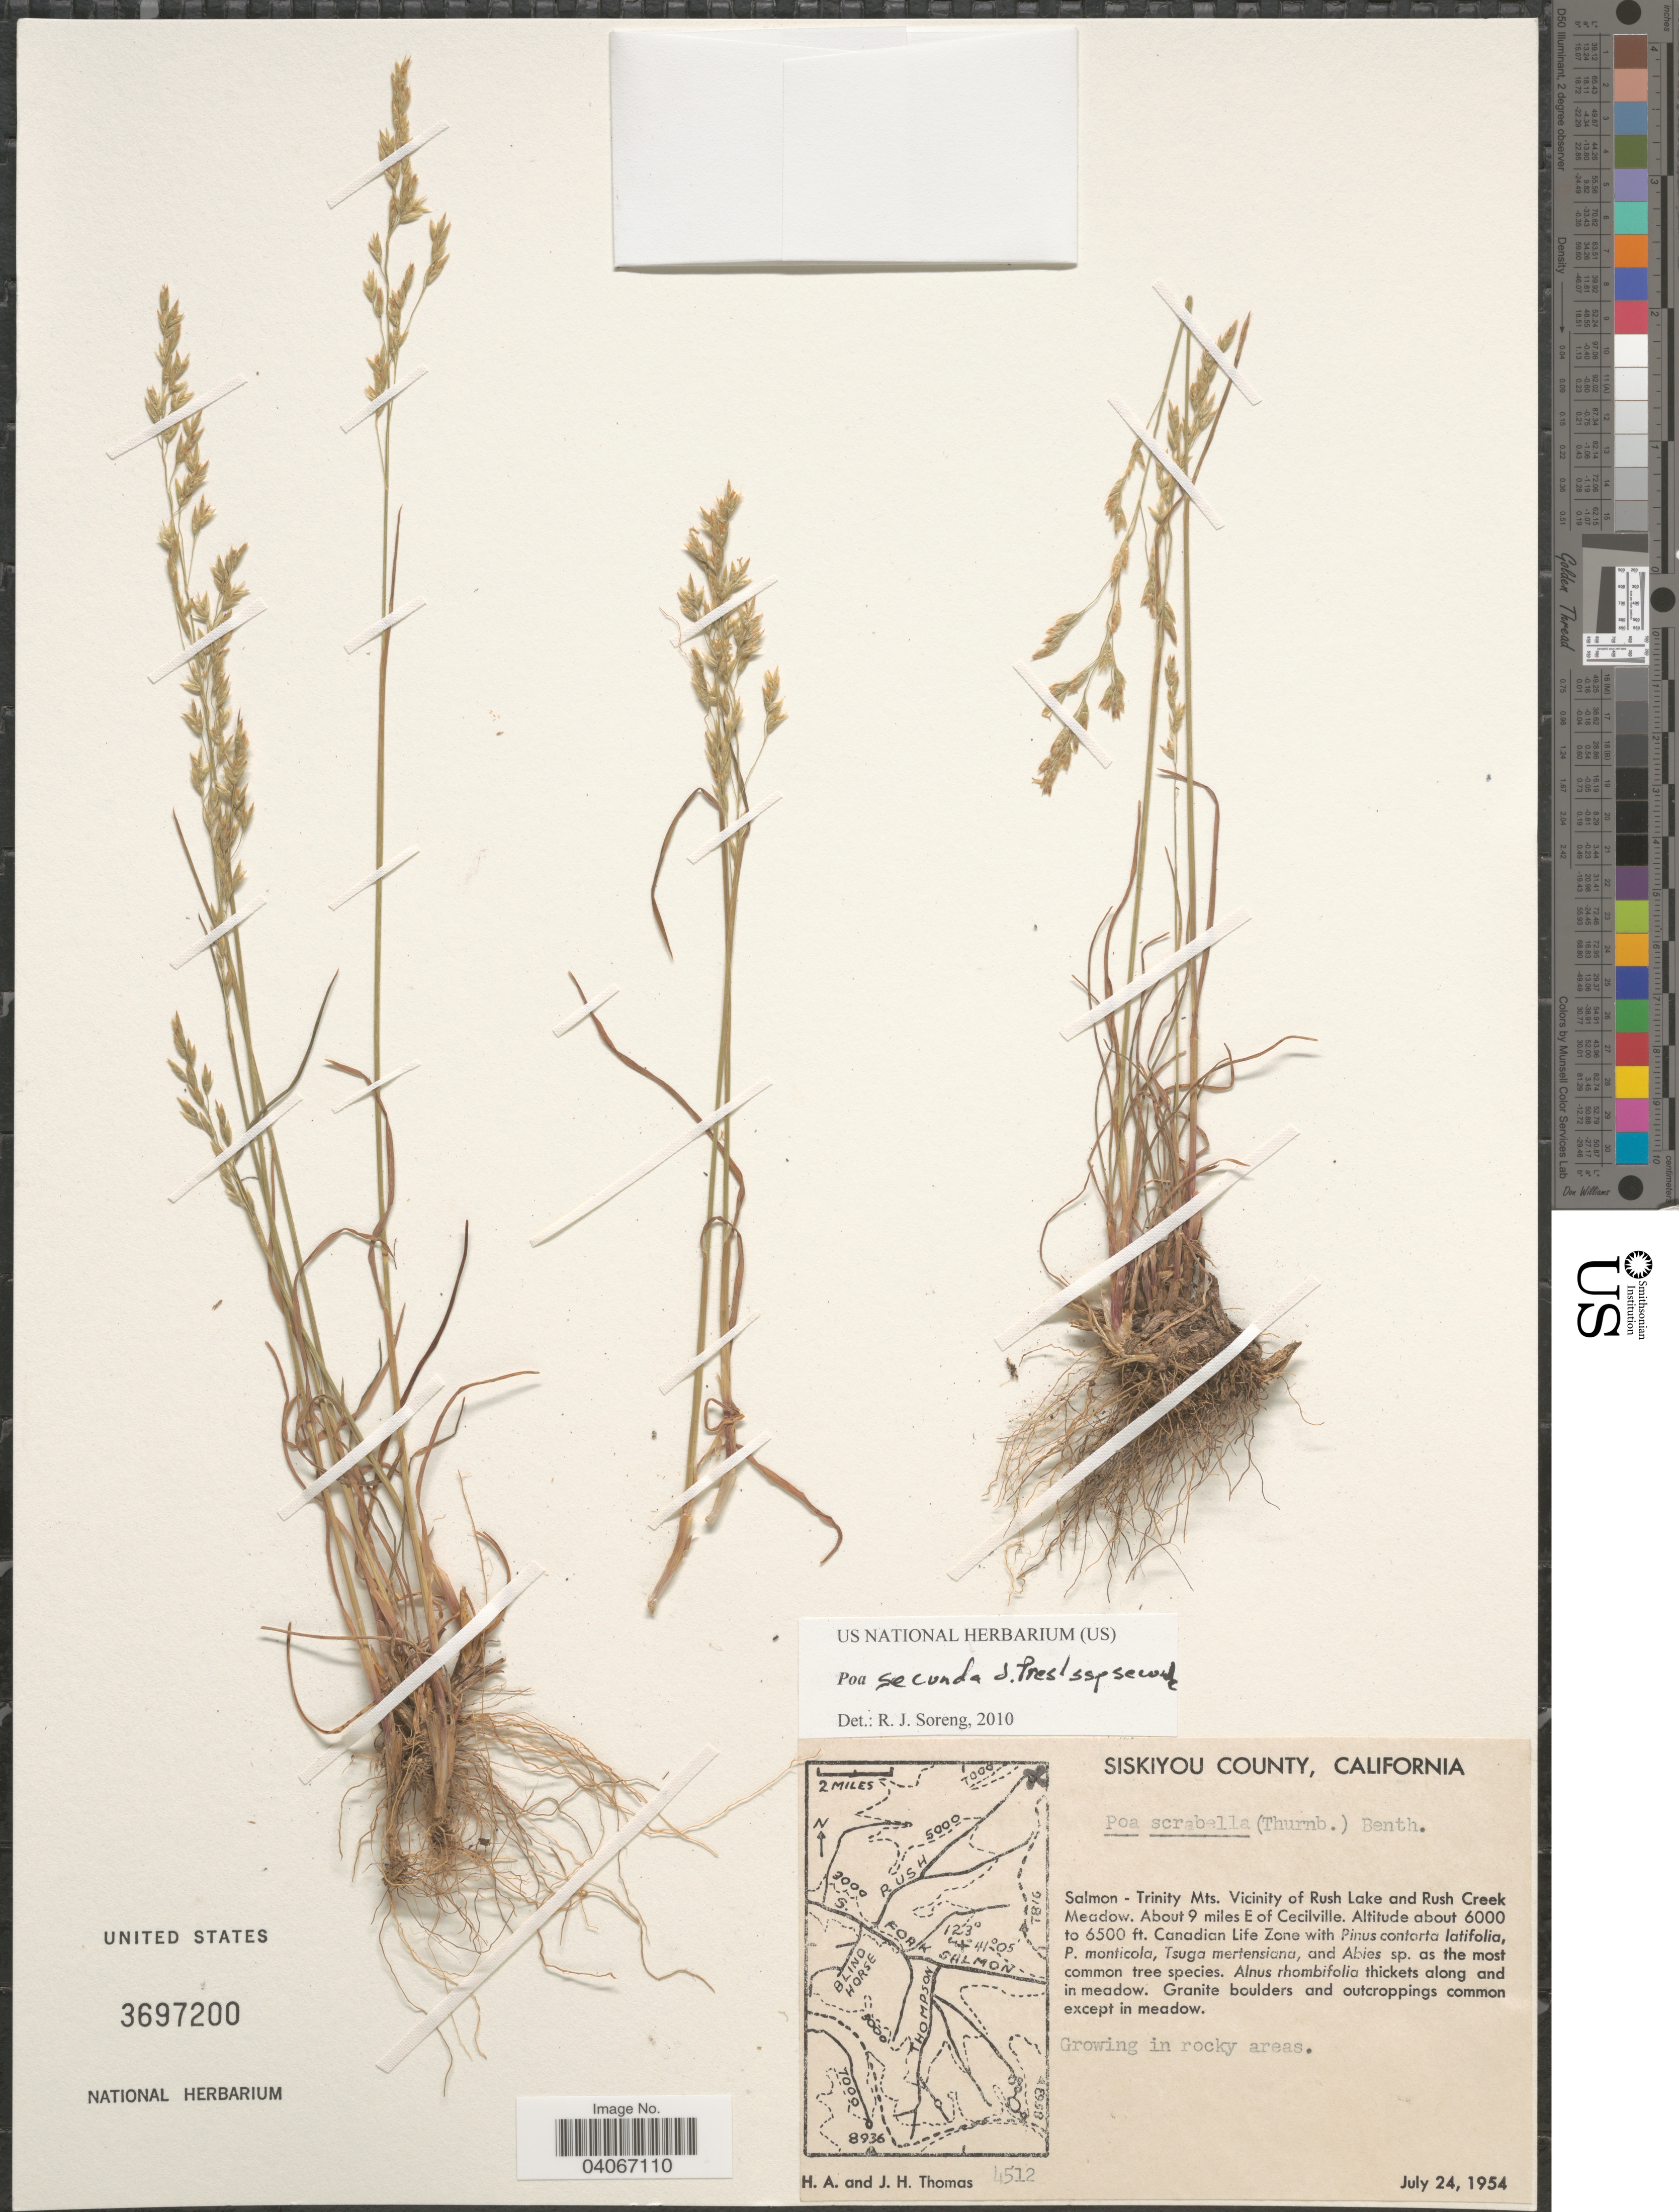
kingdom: Plantae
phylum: Tracheophyta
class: Liliopsida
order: Poales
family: Poaceae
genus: Poa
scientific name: Poa secunda subsp. secunda var. secunda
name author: J. Presl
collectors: H. Thomas & J. H. Thomas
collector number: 4512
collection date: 1954-07-24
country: United States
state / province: California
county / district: Siskiyou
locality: Siskiyou County. Salmon - Trinity Mts. Vicinity of Rush Lake and Rush Creek Meadow. About 9 miles E of Cecilville. Canadian Life Zone.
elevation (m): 1829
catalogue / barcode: US 3697200